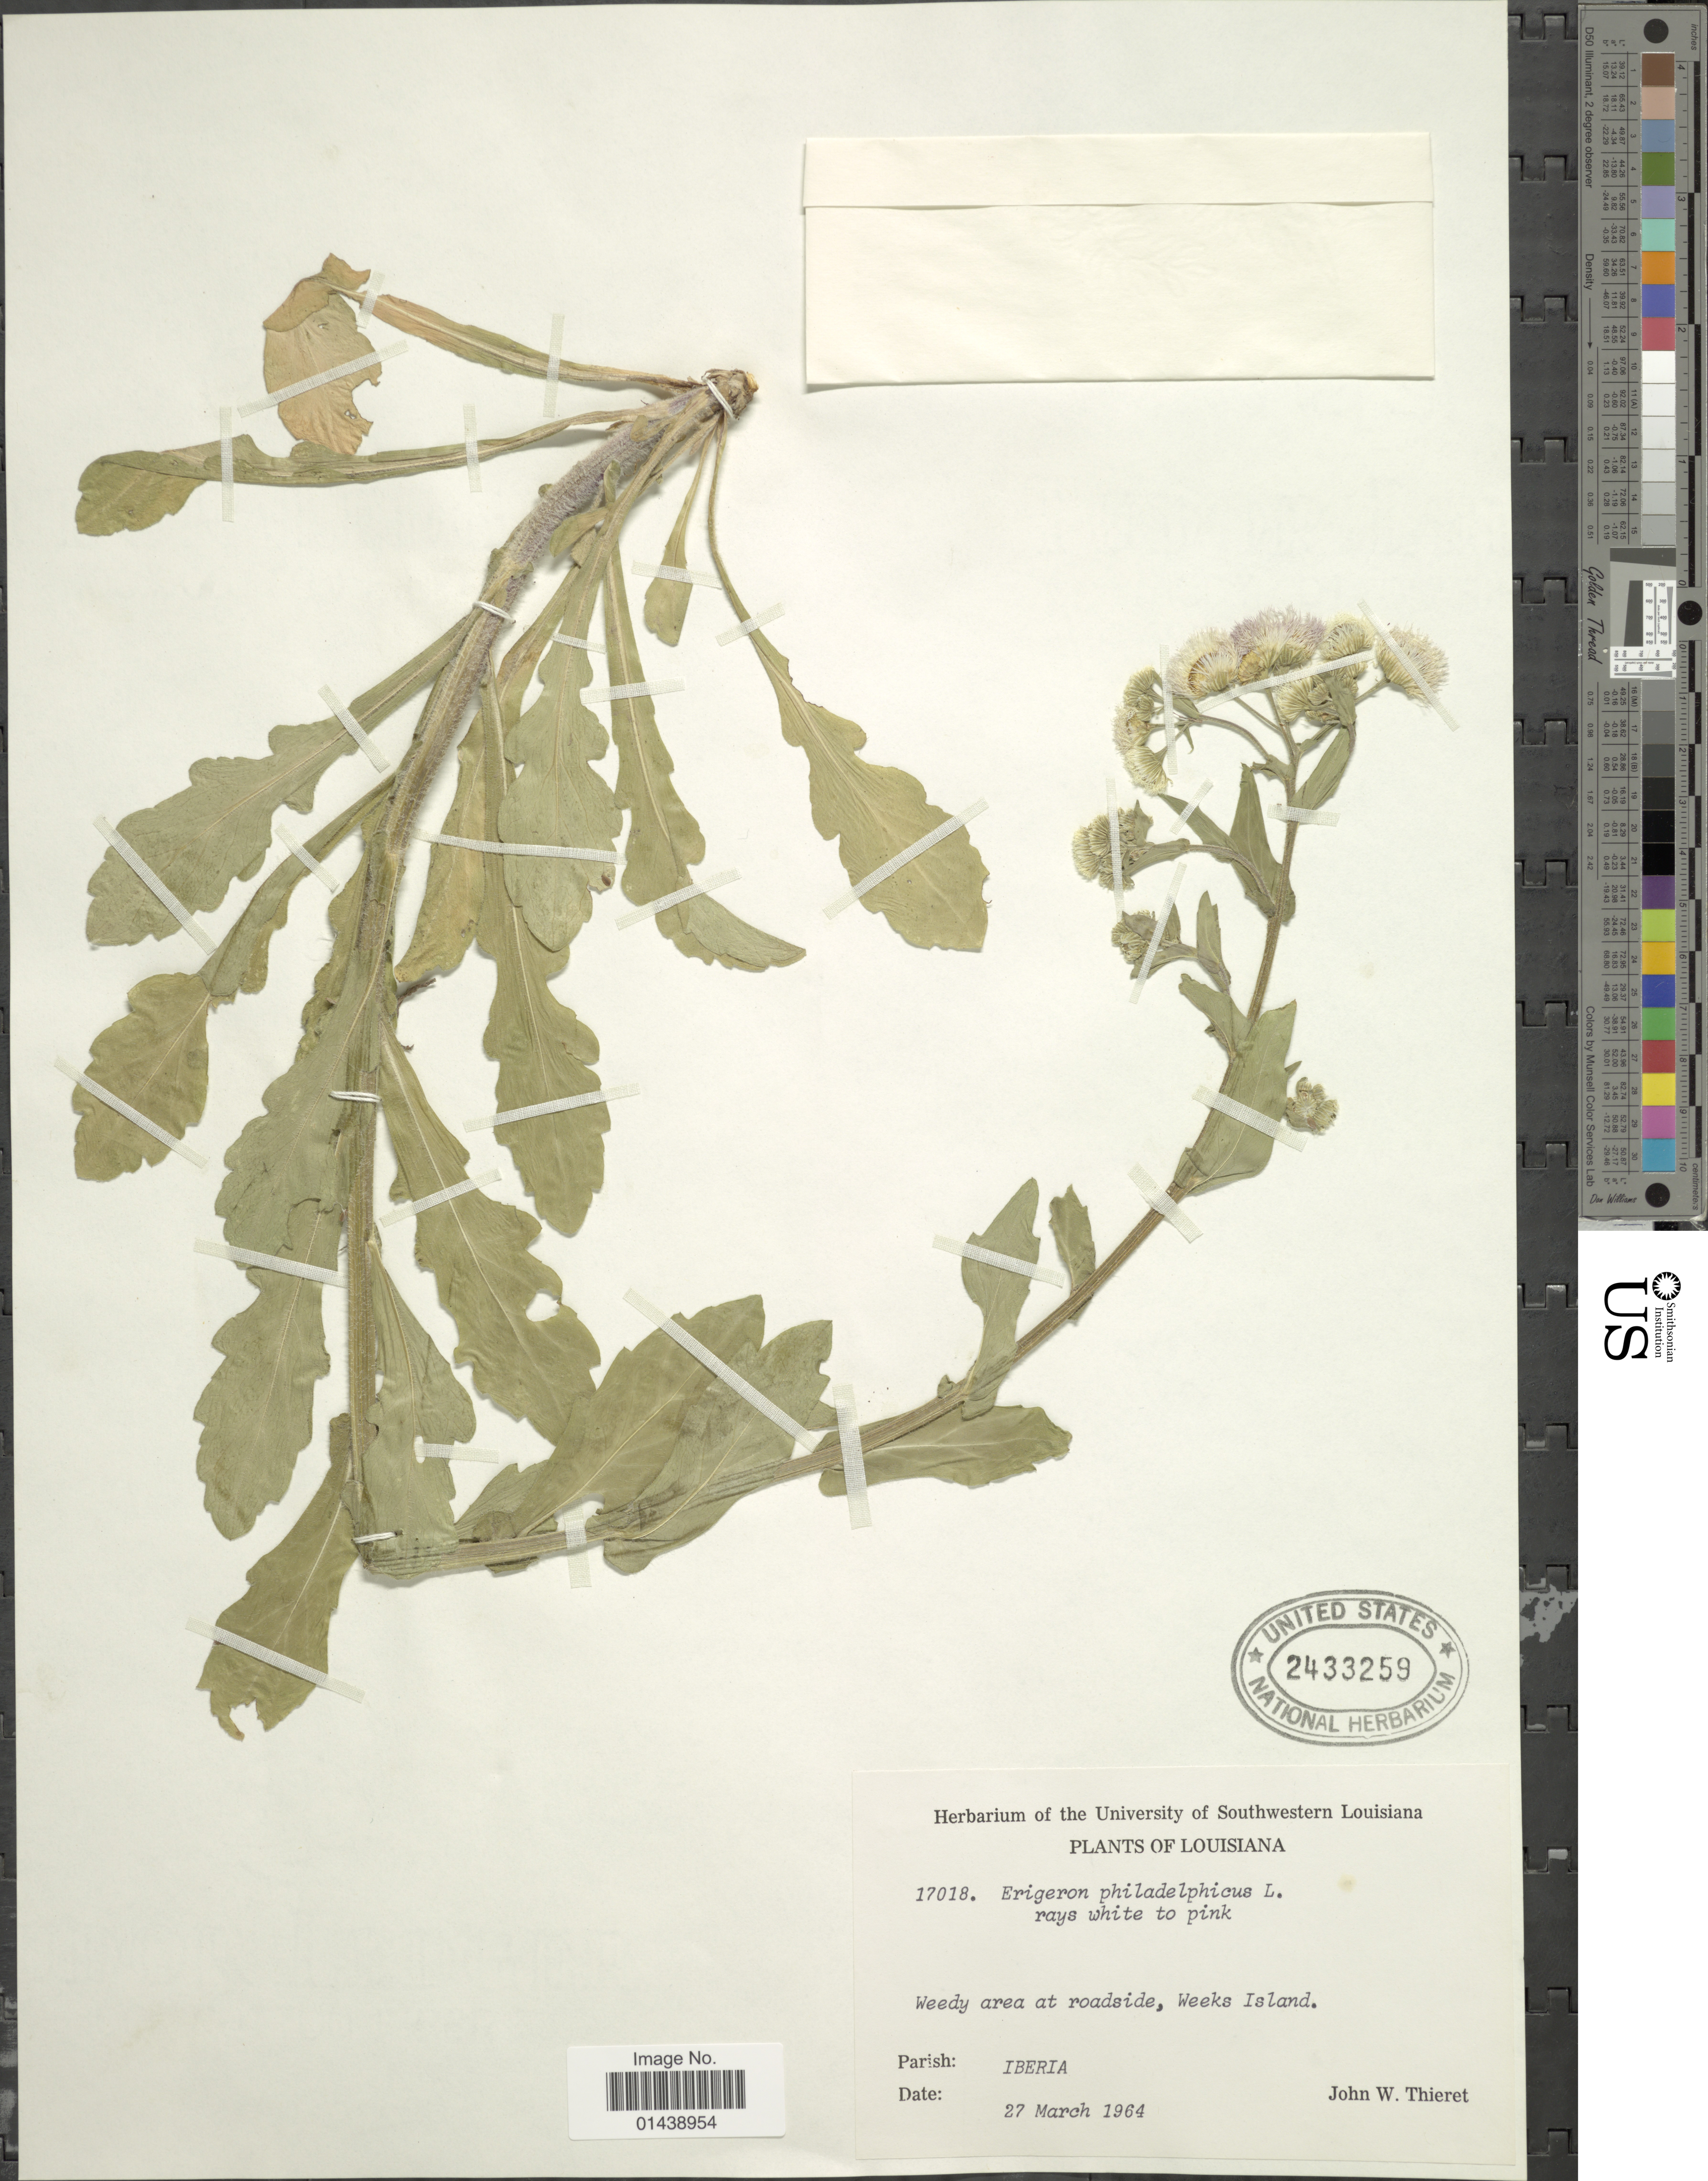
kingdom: Plantae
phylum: Tracheophyta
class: Magnoliopsida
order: Asterales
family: Asteraceae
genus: Erigeron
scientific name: Erigeron philadelphicus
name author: L.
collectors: J. W. Thieret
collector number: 17018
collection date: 1964-03-27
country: United States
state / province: Louisiana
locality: Weeks Island. Parish: Iberia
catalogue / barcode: US 2433259